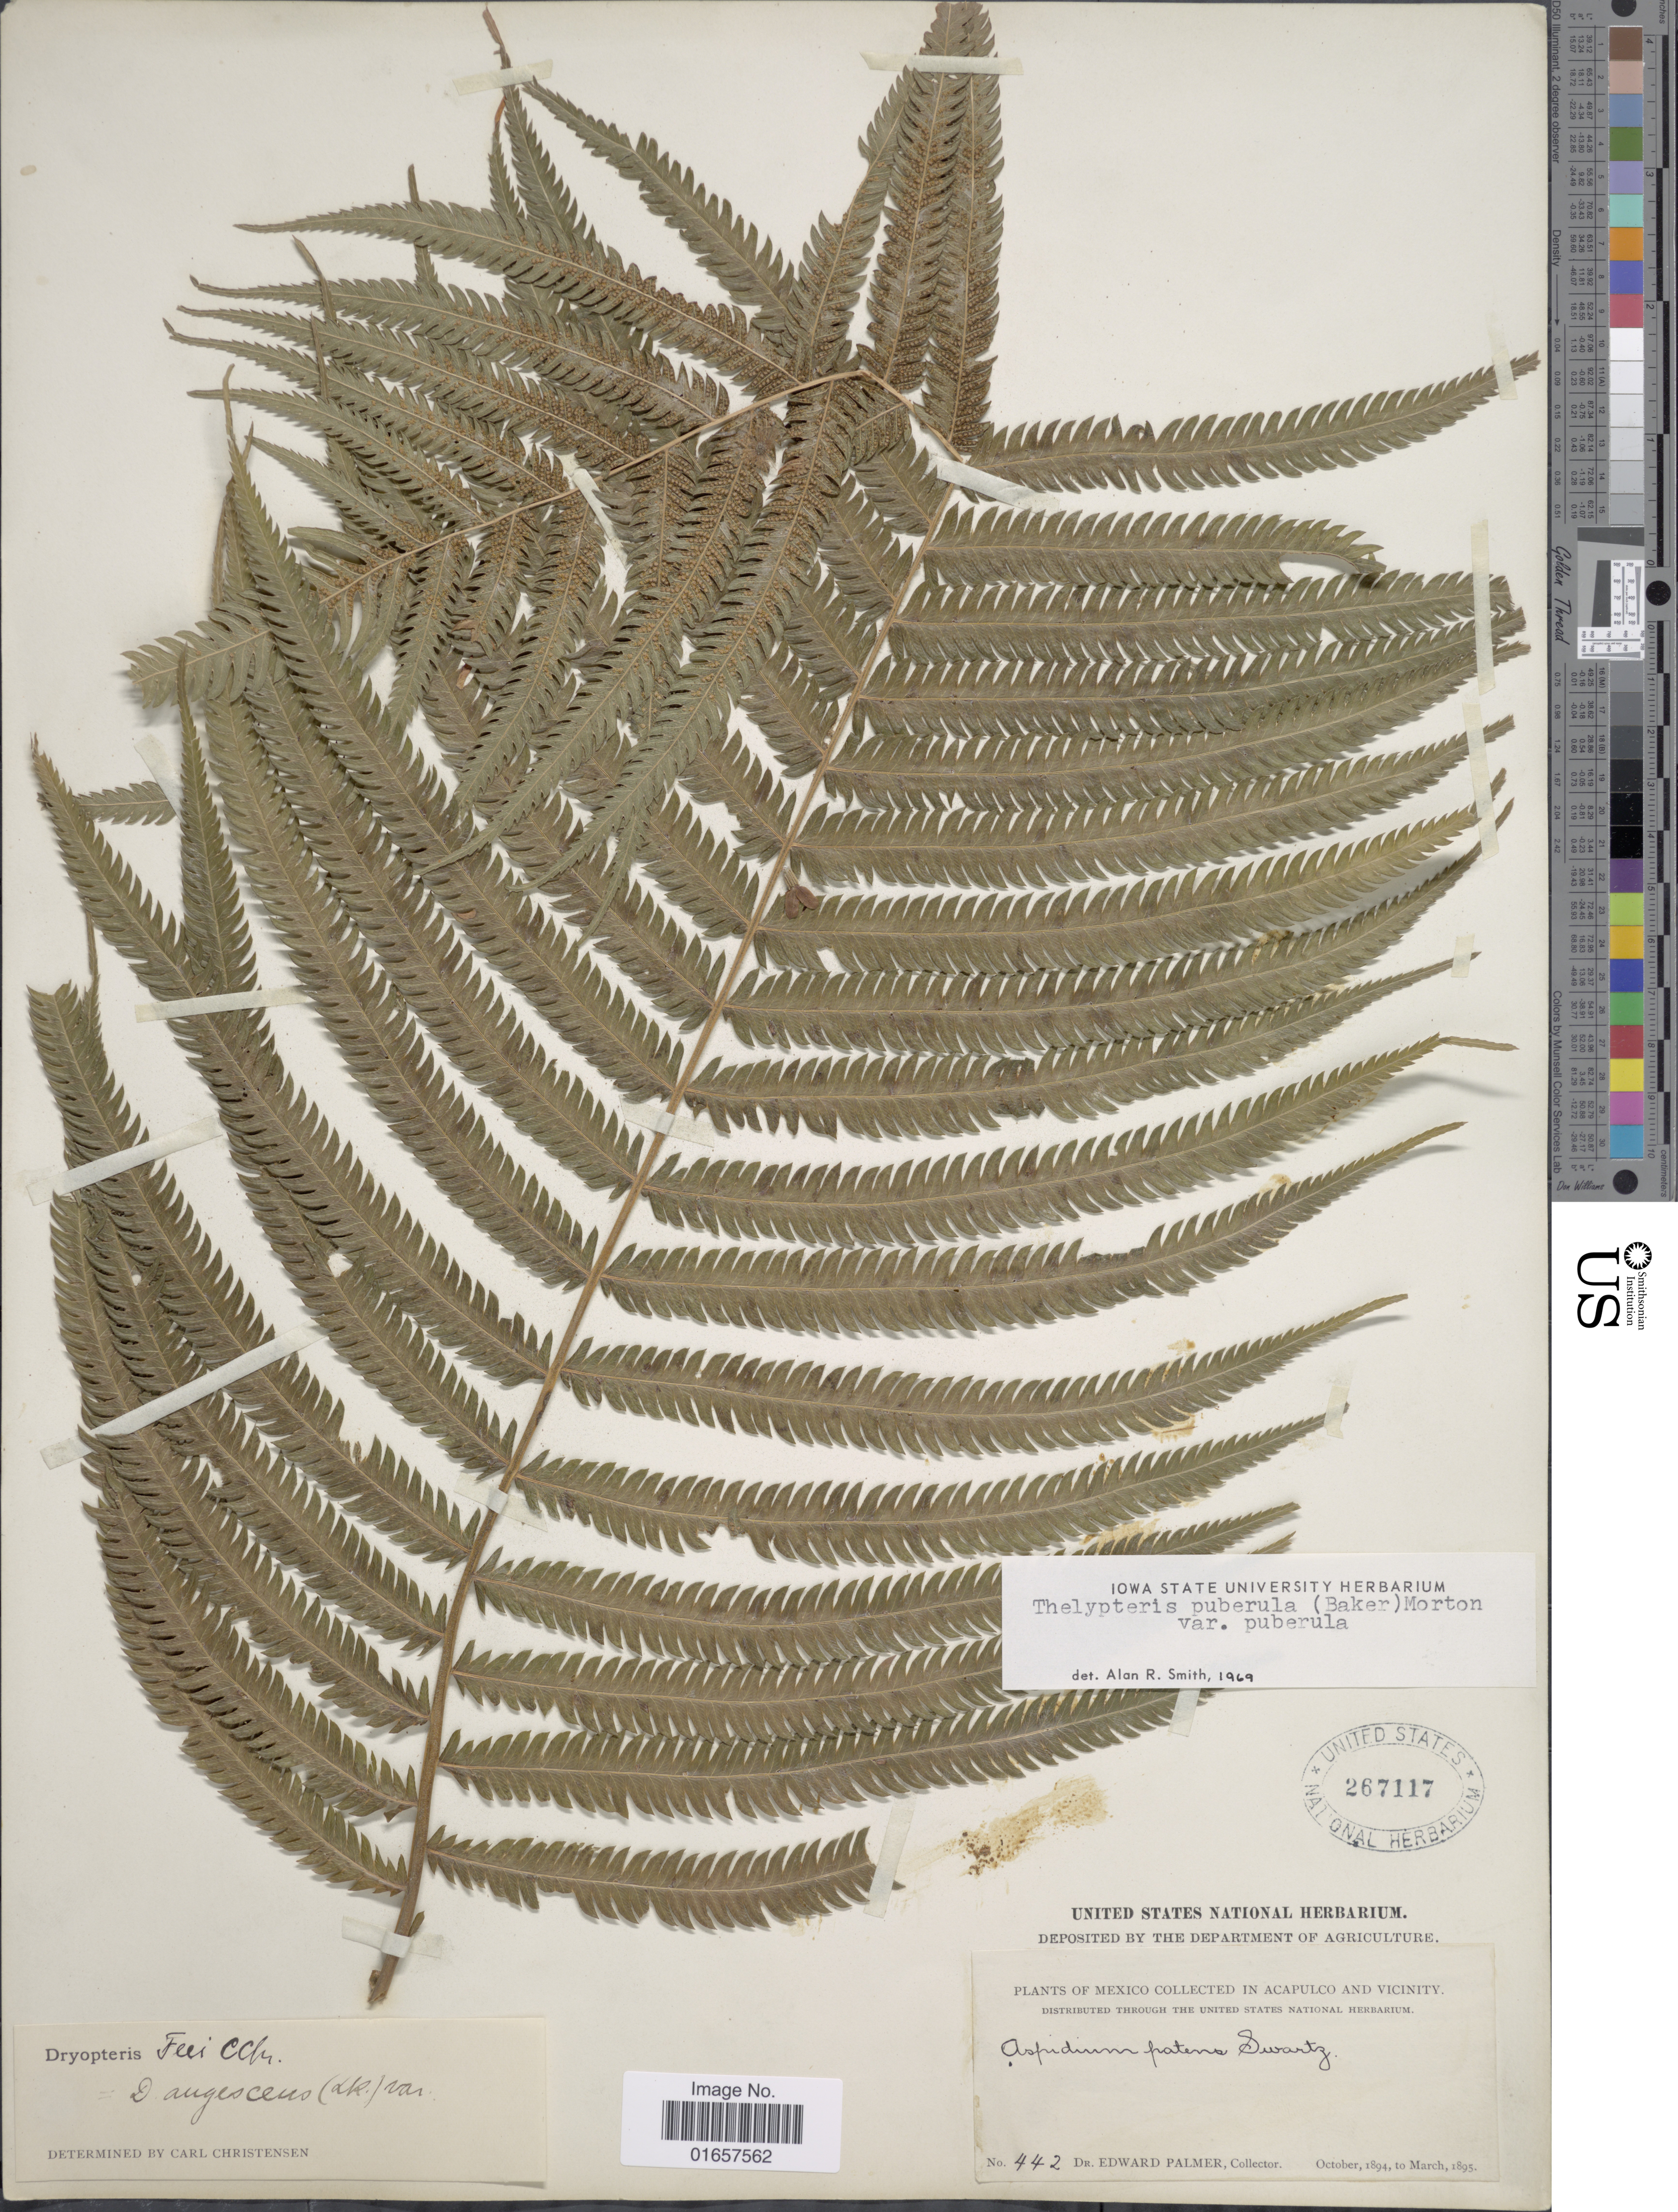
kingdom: Plantae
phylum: Tracheophyta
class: Polypodiopsida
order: Polypodiales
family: Thelypteridaceae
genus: Christella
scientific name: Christella puberula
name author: (Baker) Á. Löve & D. Löve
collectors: E. Palmer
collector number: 442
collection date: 1894-10/1895-03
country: Mexico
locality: Mexico, in Acapulco and Vicinity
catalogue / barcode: US 267117